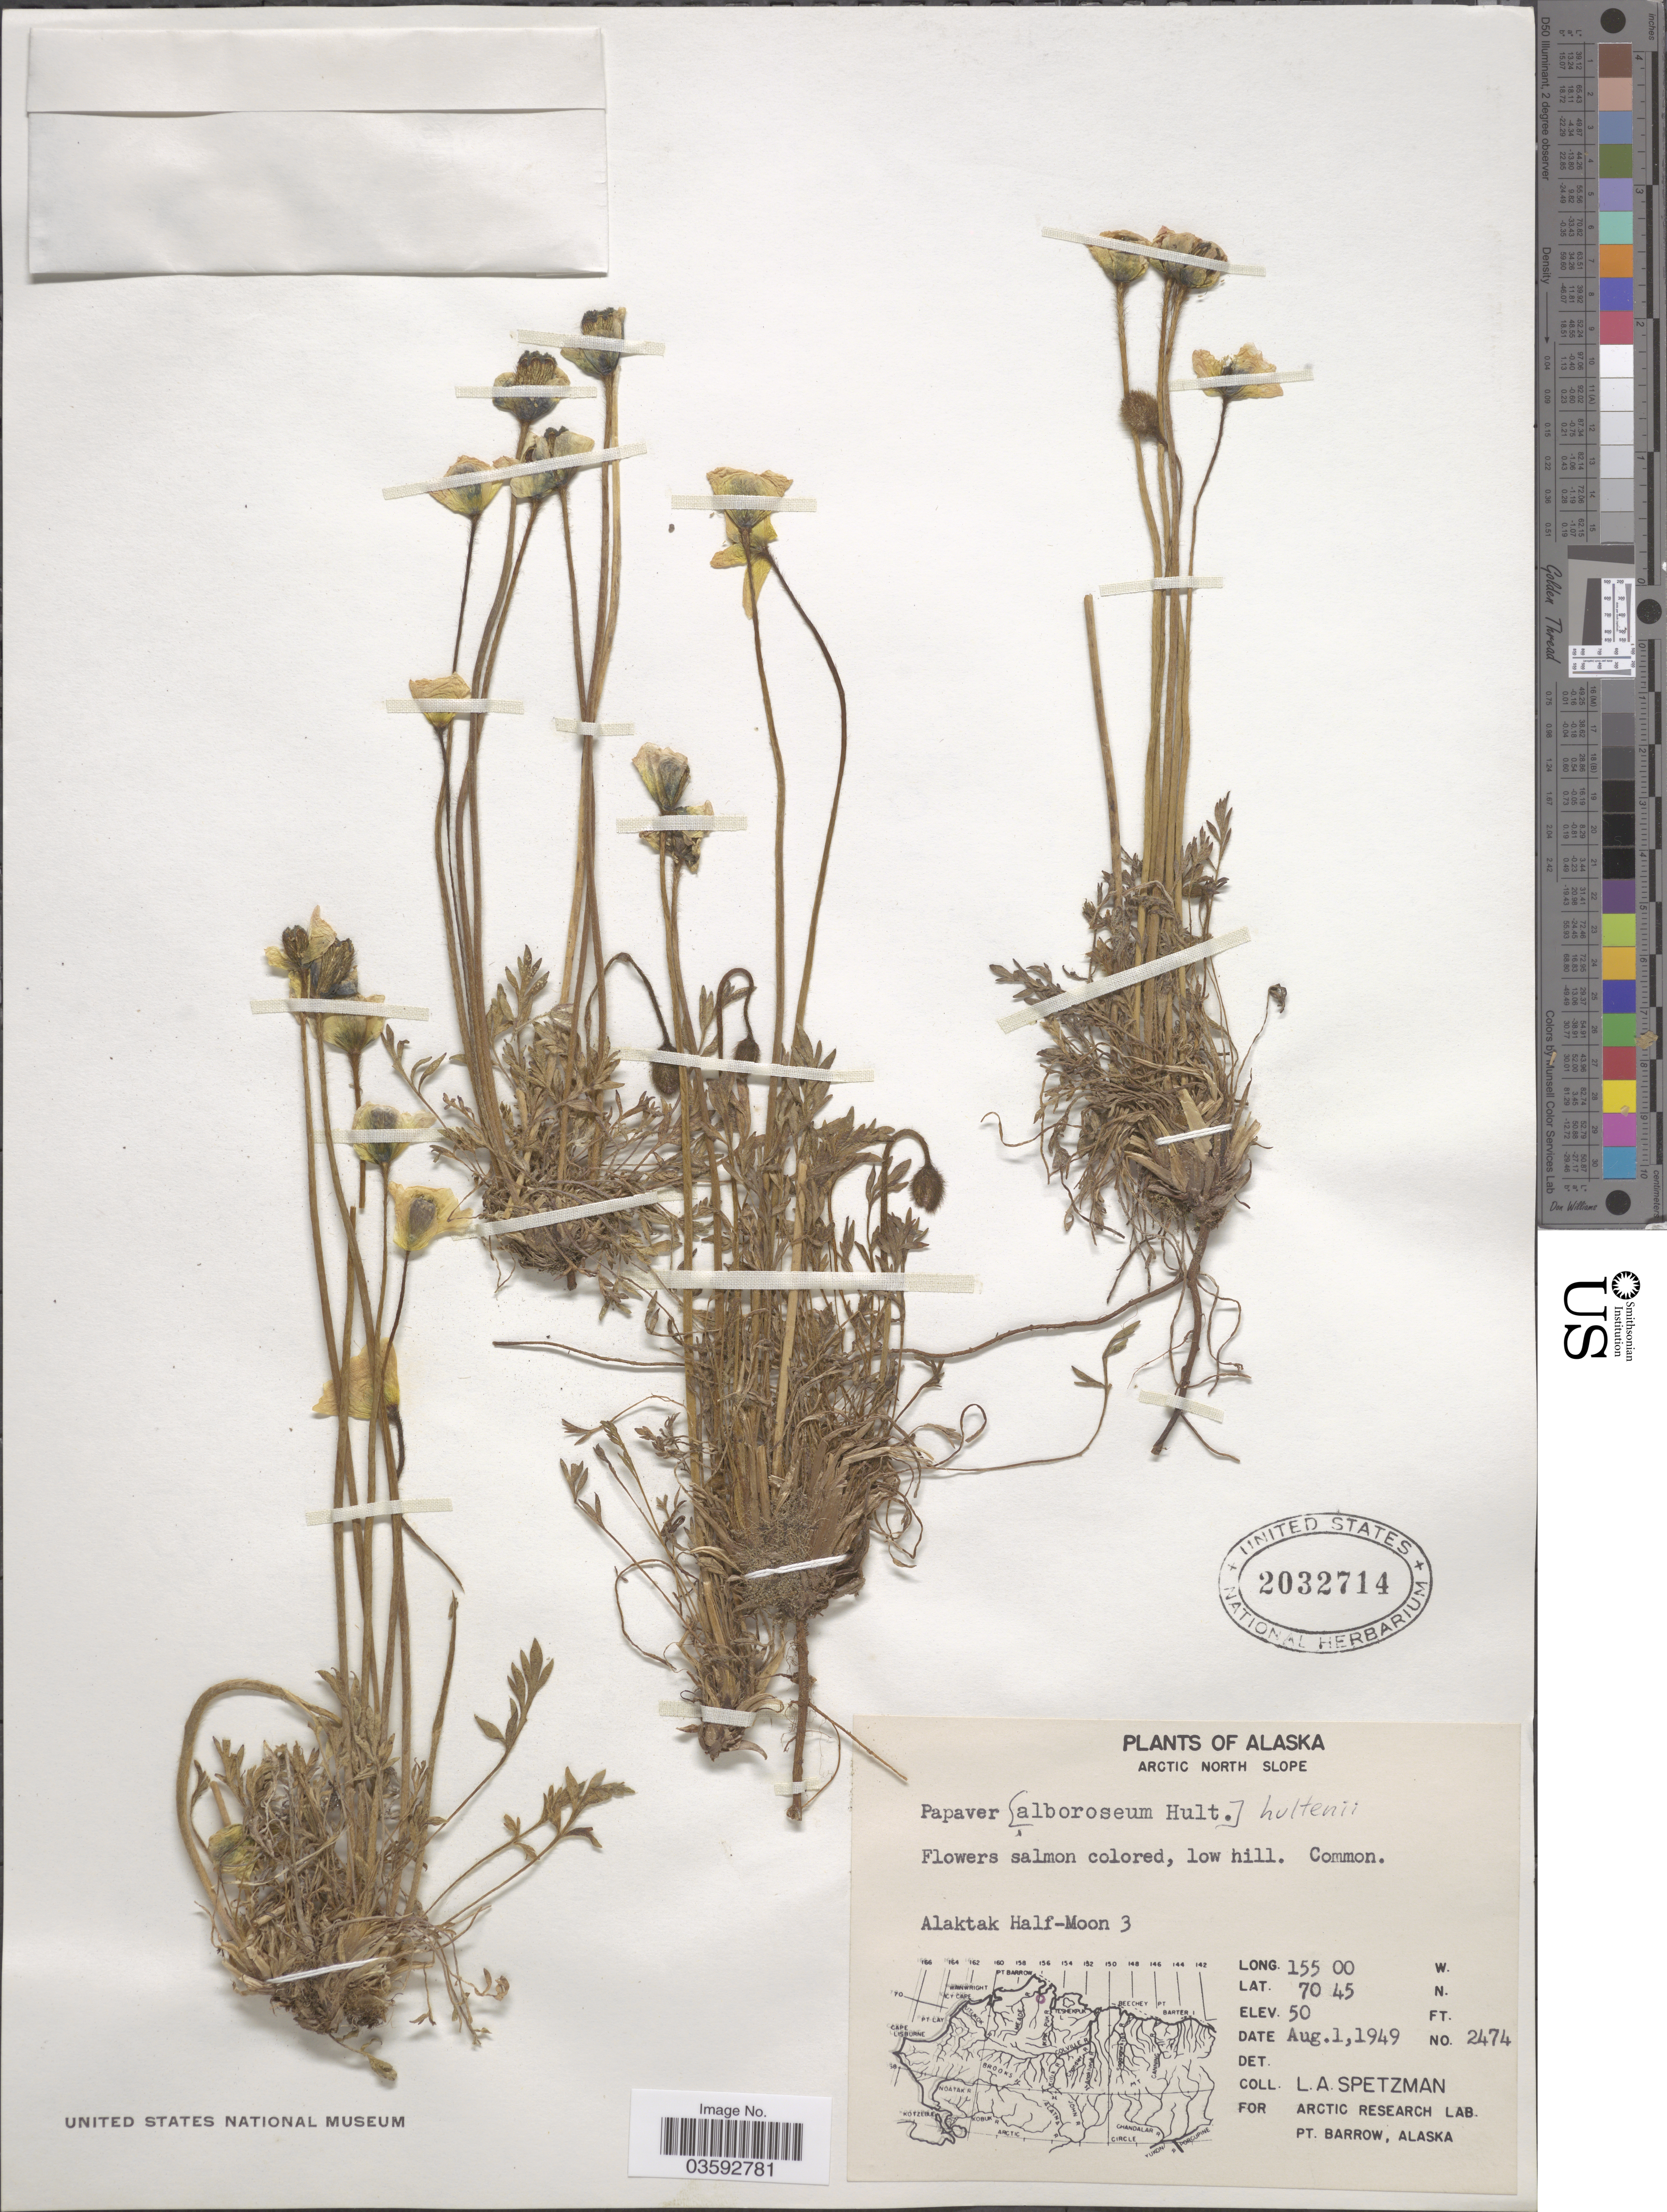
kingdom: Plantae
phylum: Tracheophyta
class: Magnoliopsida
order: Ranunculales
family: Papaveraceae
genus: Papaver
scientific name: Papaver nudicaule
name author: L.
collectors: L. Spetzman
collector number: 2474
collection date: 1949-08-01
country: United States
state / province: Alaska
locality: Arctic North Slope. Alaktak Half-Moon 3.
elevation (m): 15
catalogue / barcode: US 2032714